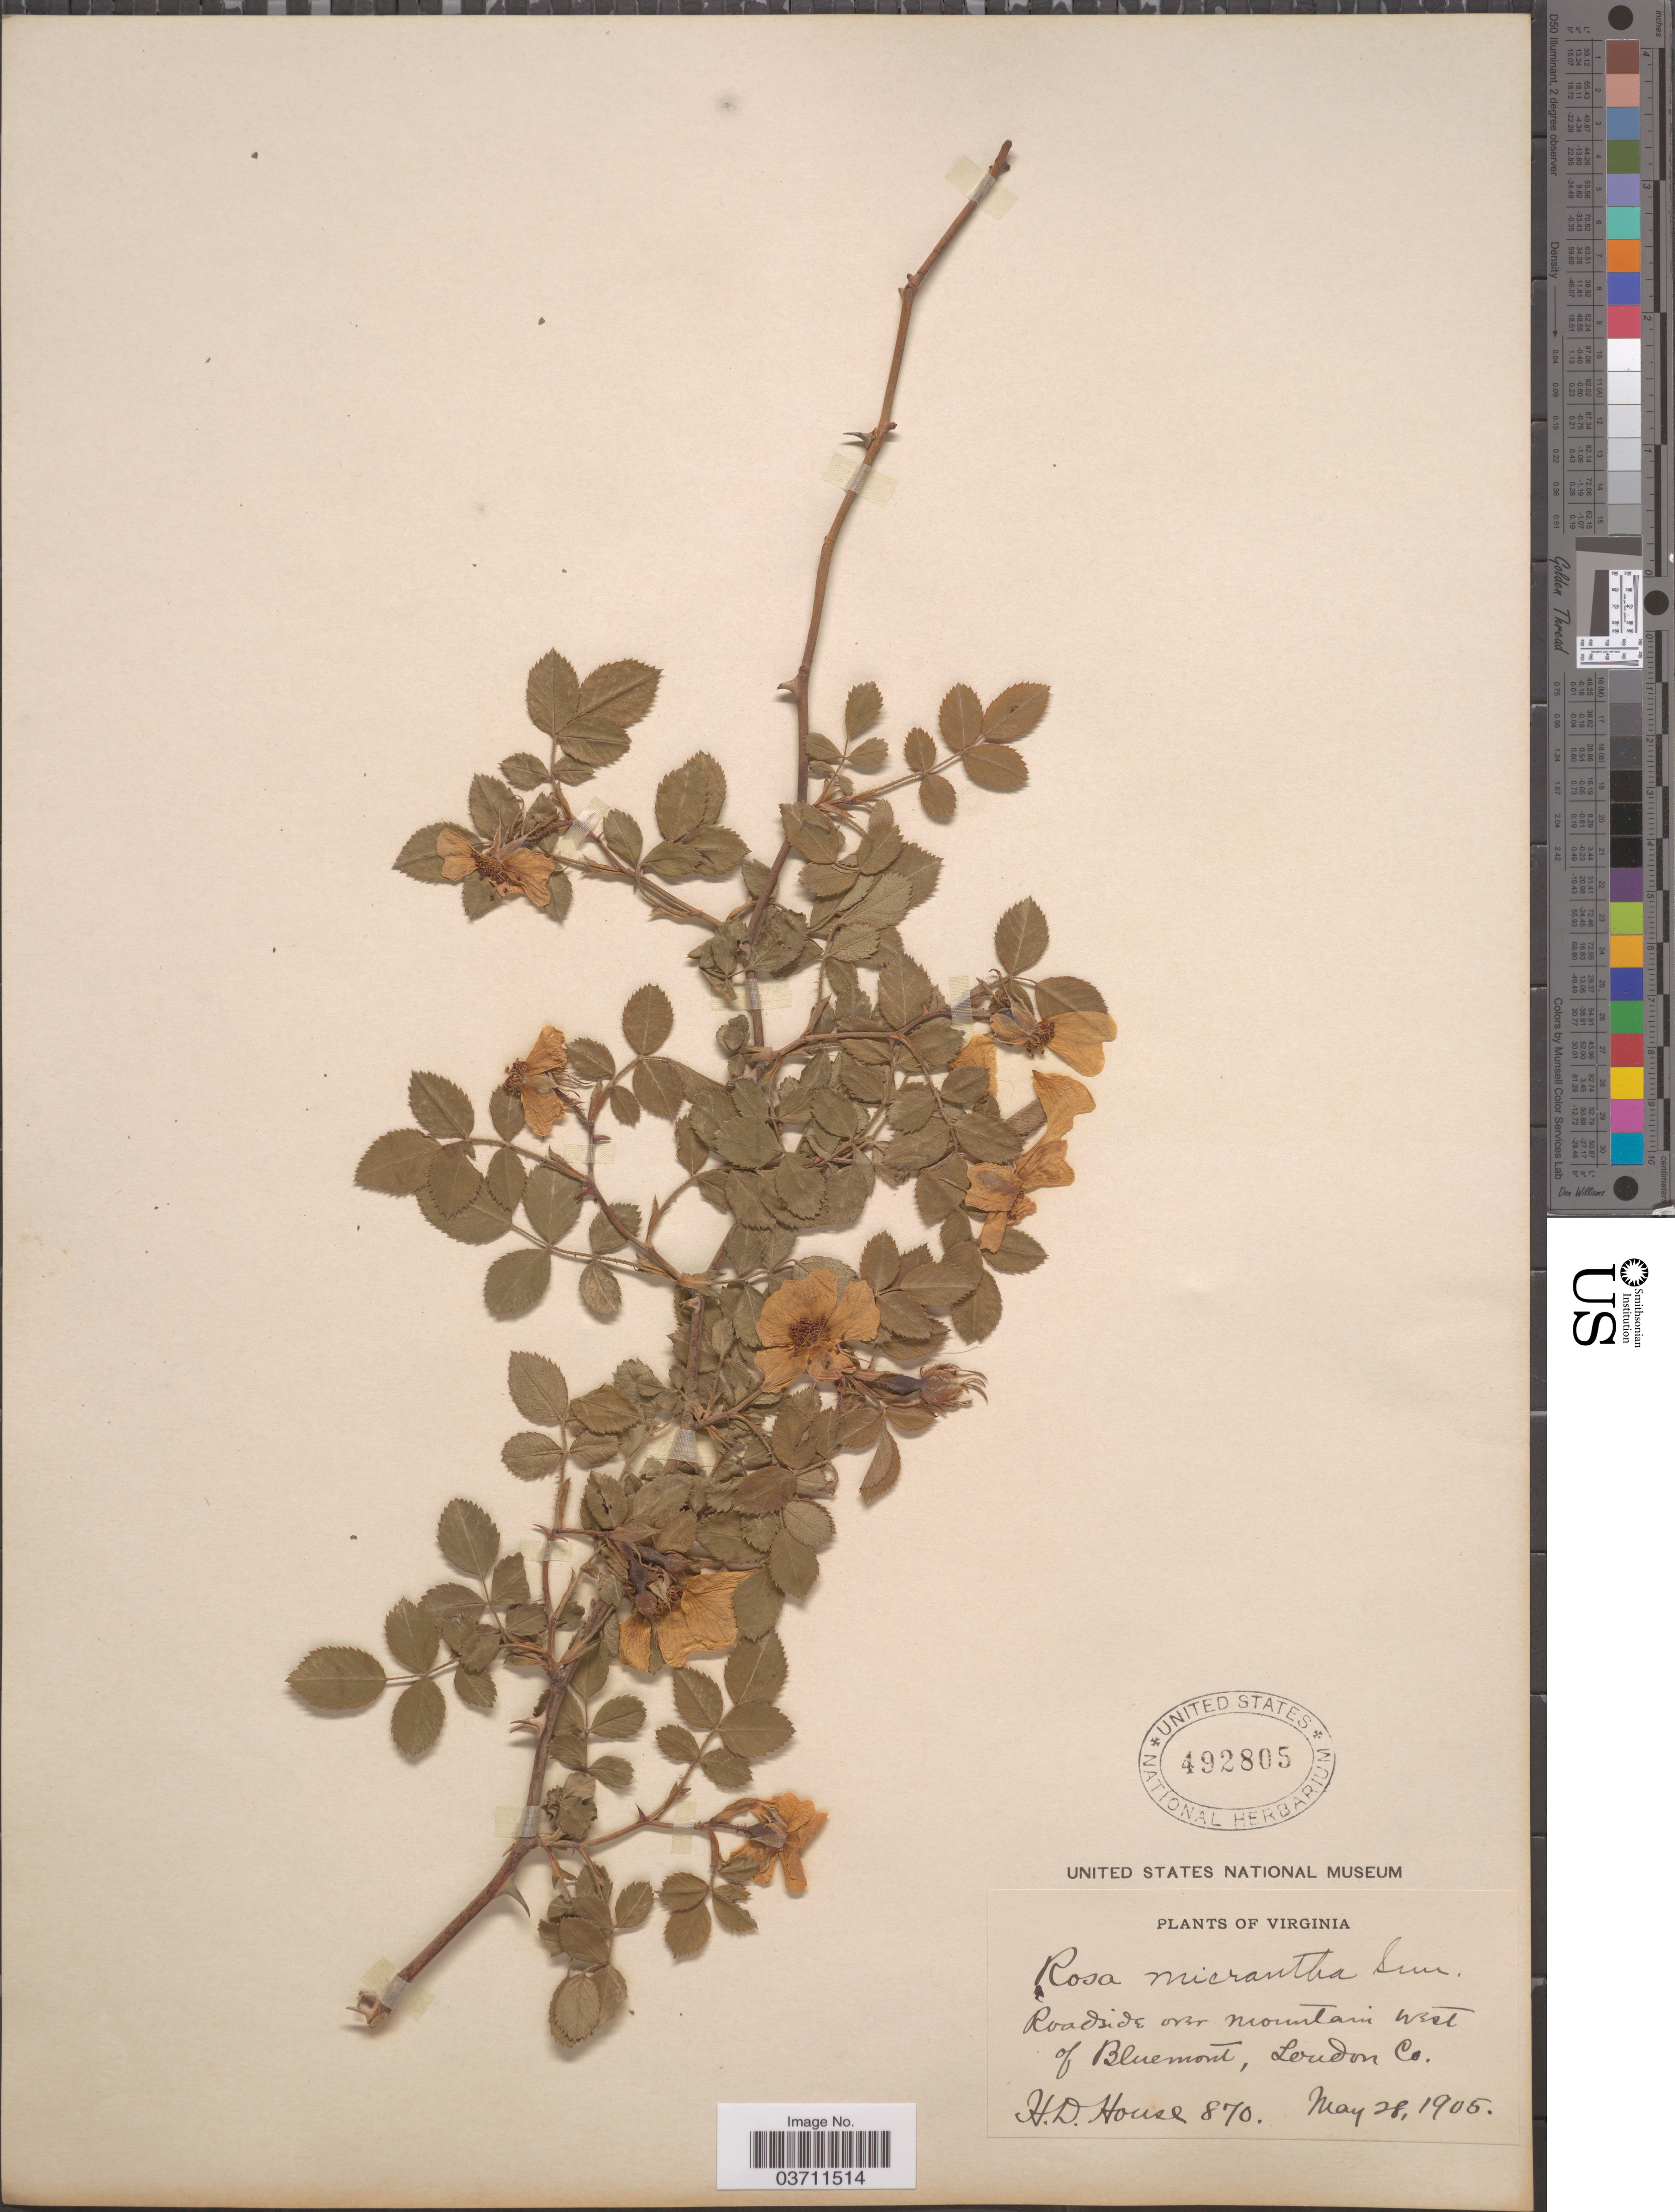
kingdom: Plantae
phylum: Tracheophyta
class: Magnoliopsida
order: Rosales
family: Rosaceae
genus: Rosa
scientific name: Rosa micrantha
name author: Borrer ex Small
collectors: H. D. House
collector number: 870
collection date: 1905-05-28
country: United States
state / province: Virginia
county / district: Loudoun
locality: Roadside over mountain West of Bluemont, London Co.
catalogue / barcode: US 492805